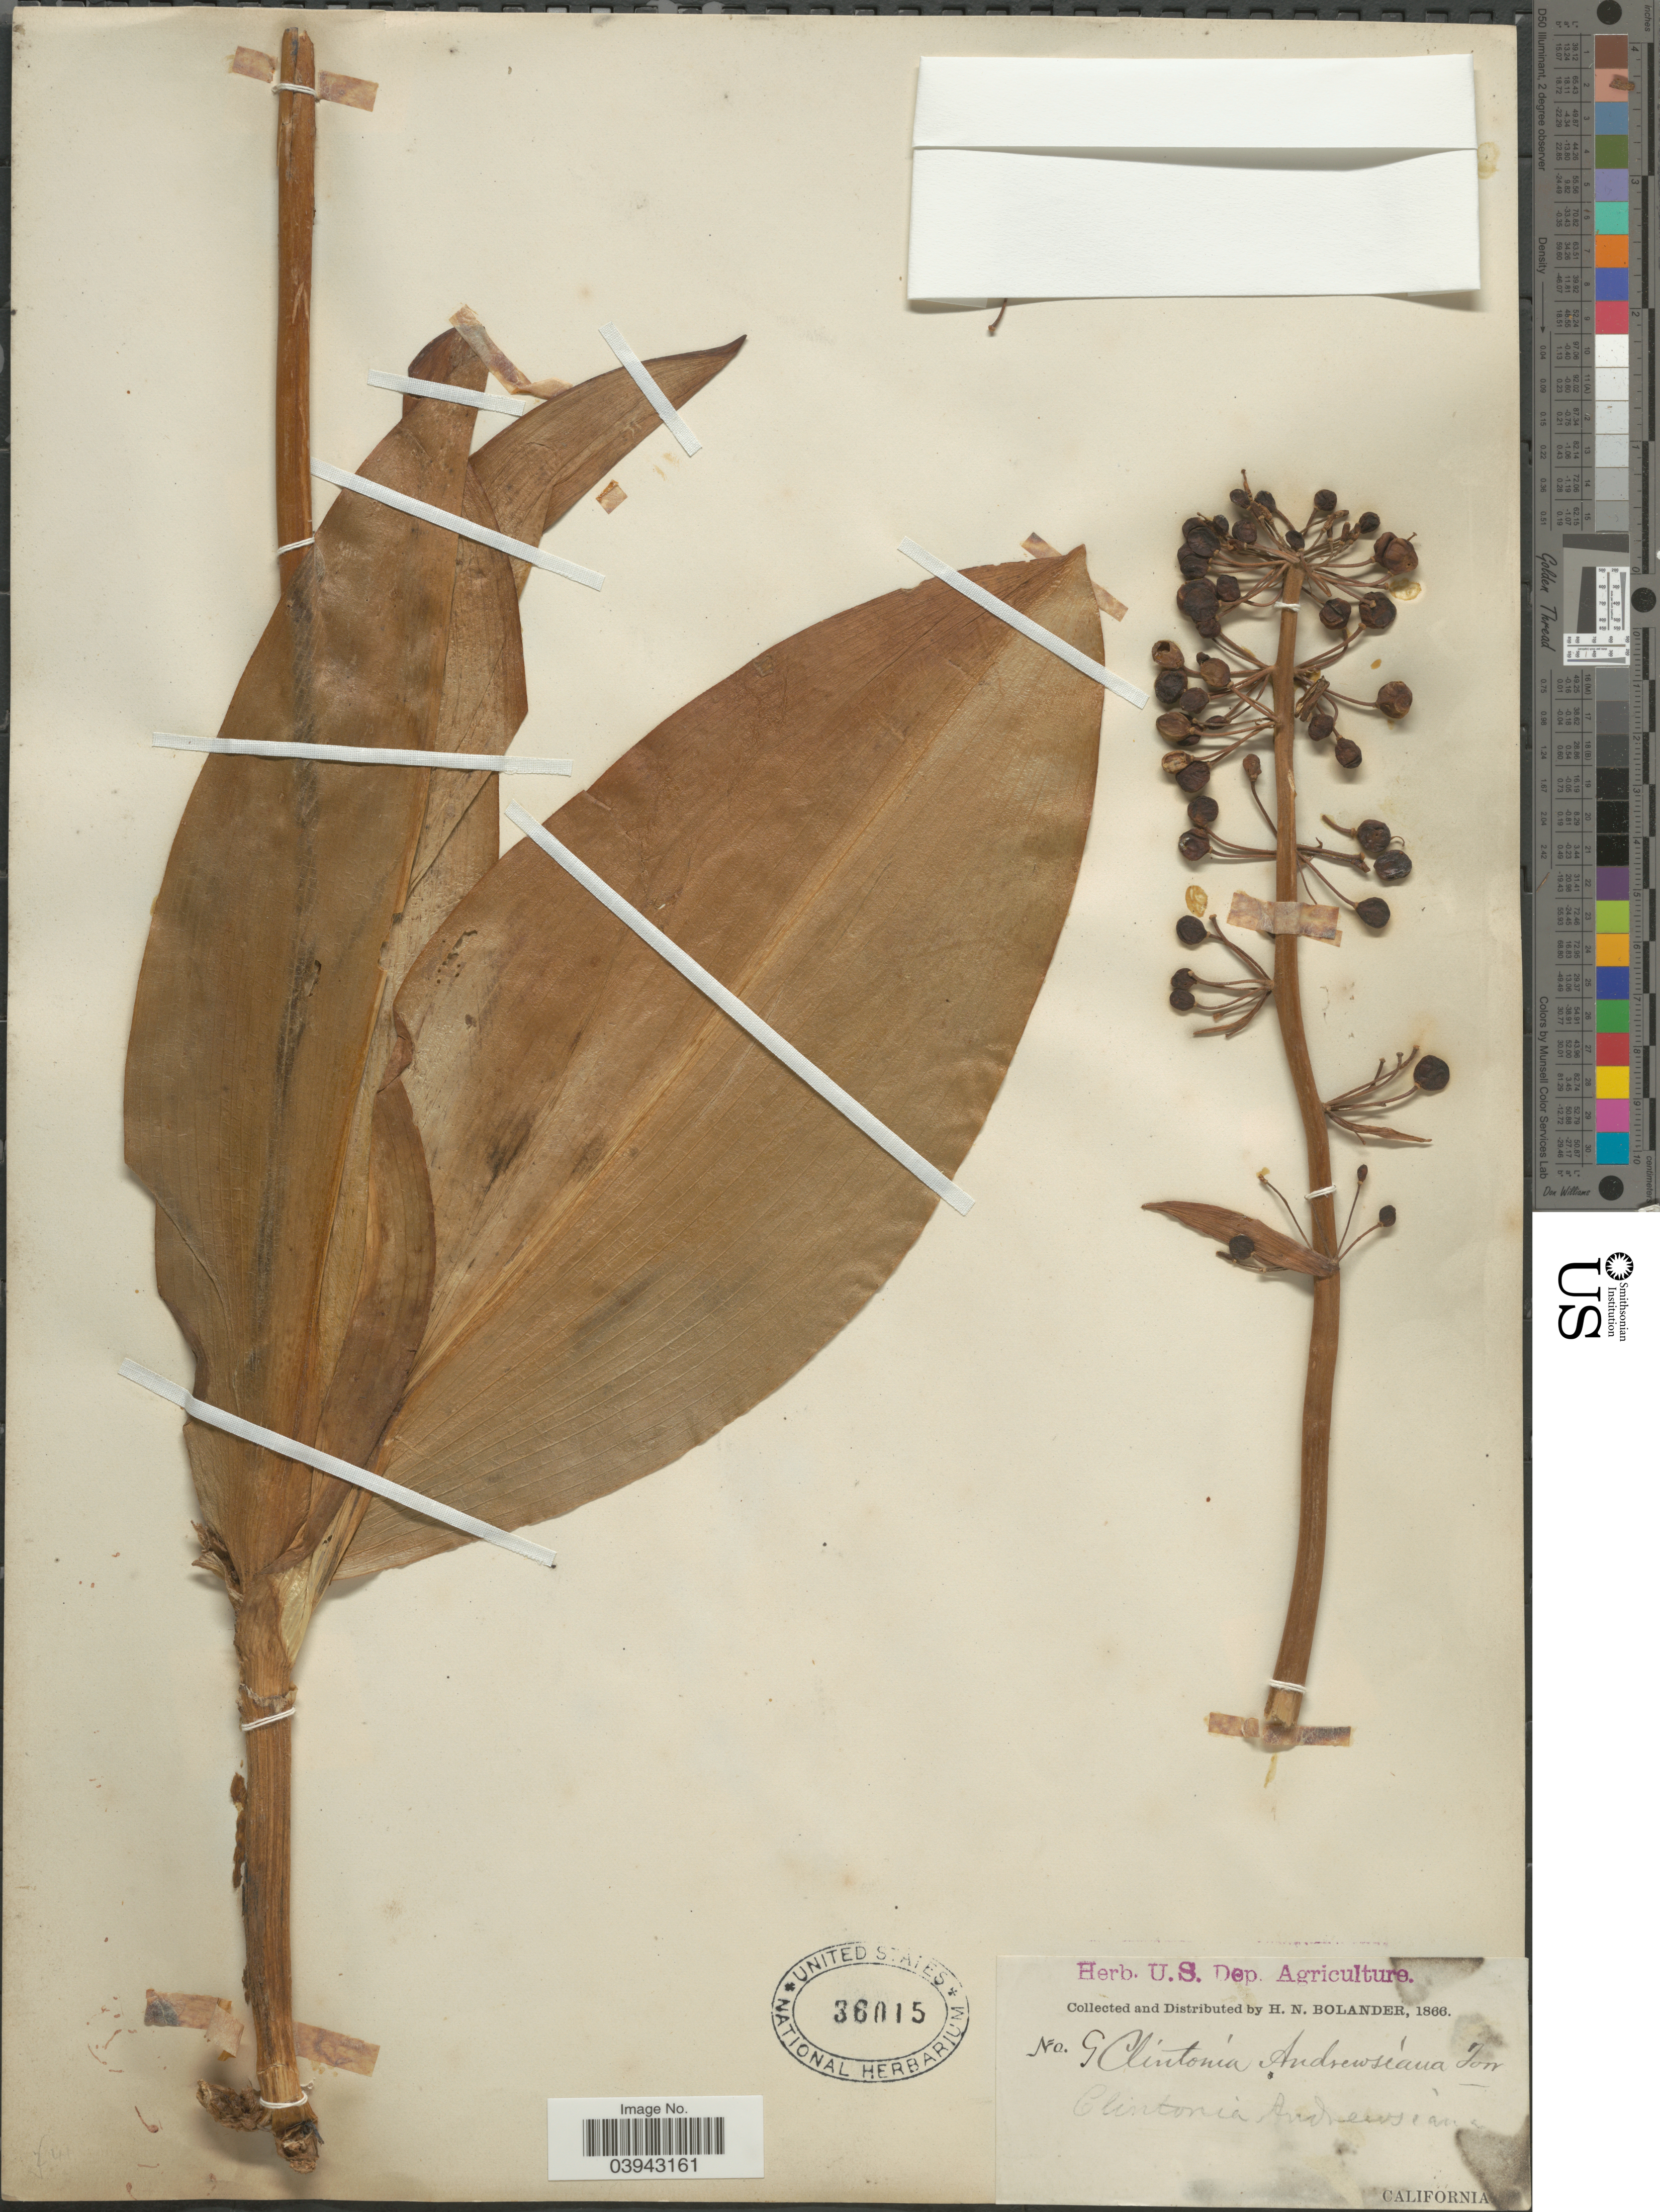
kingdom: Plantae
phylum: Tracheophyta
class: Liliopsida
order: Liliales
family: Liliaceae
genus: Clintonia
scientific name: Clintonia andrewsiana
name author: Torr.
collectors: H. Bolander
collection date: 1866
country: United States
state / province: California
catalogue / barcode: US 36015